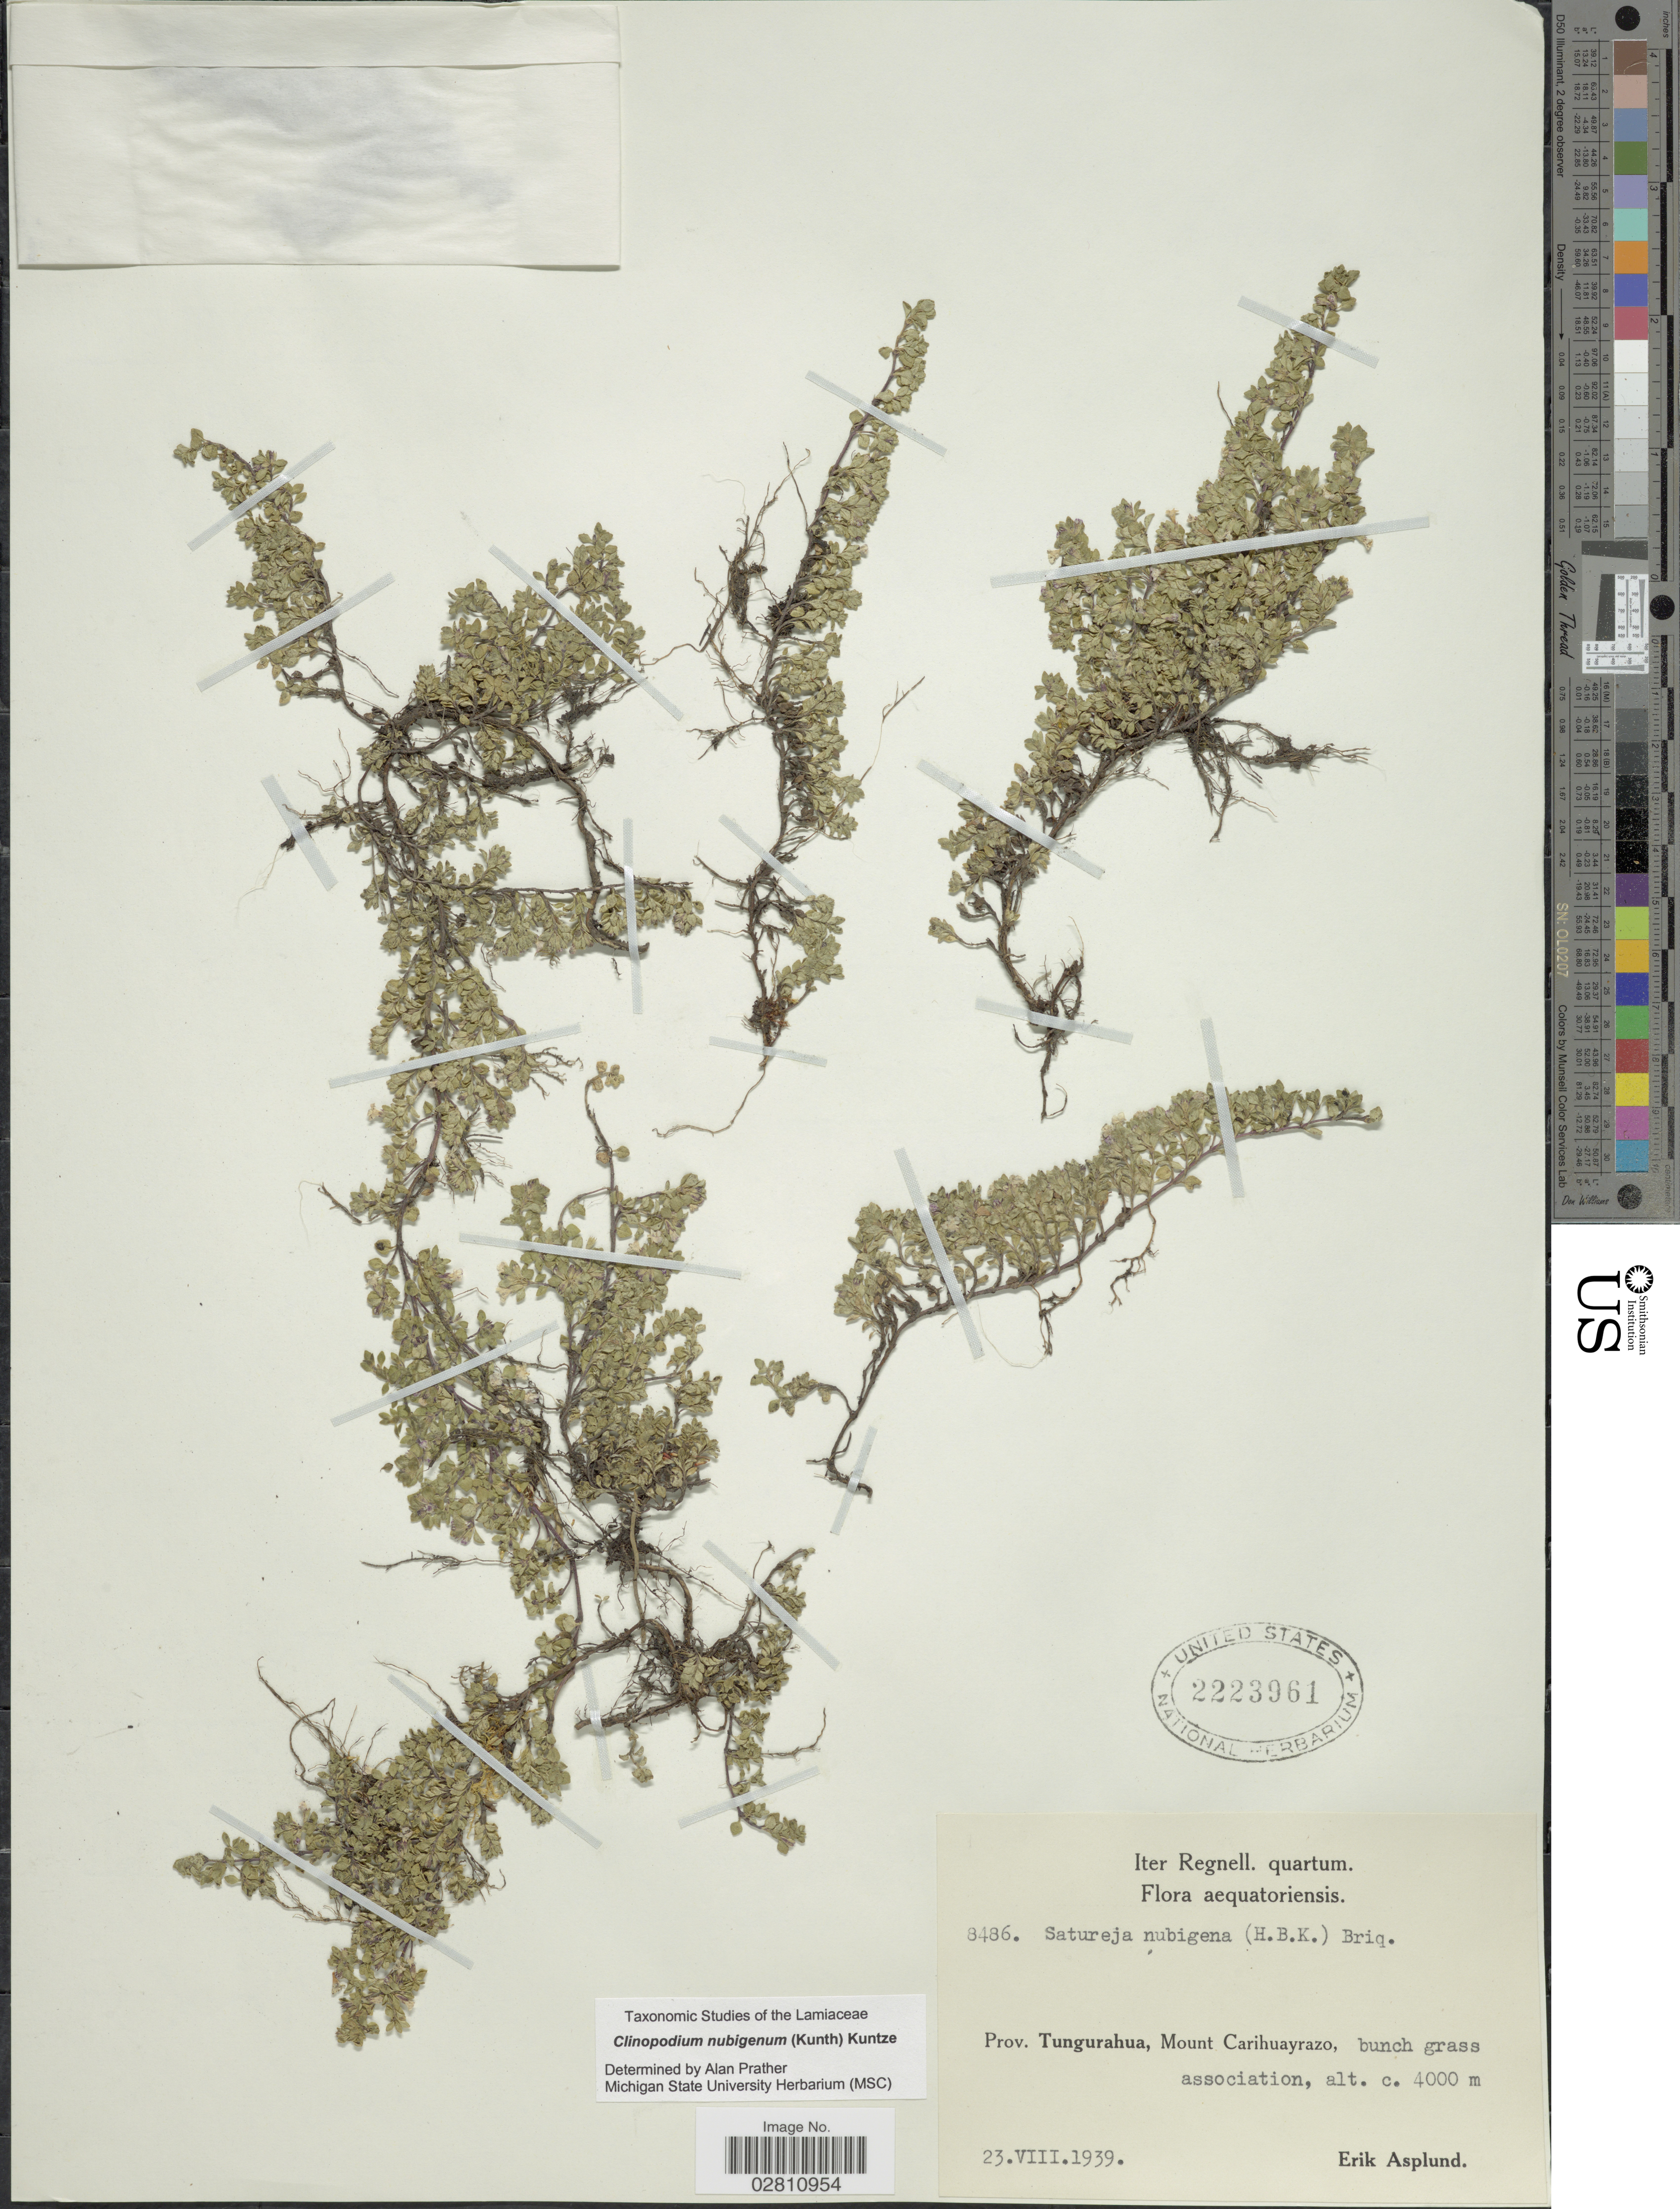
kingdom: Plantae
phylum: Tracheophyta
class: Magnoliopsida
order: Lamiales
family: Lamiaceae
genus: Clinopodium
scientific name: Clinopodium nubigenum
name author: (Kunth) Kuntze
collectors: E. Asplund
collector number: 8486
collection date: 1939-08-23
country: Ecuador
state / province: Tungurahua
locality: Prov. Tungurahua, Mount Carihuayrazo.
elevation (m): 4000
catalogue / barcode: US 2223961